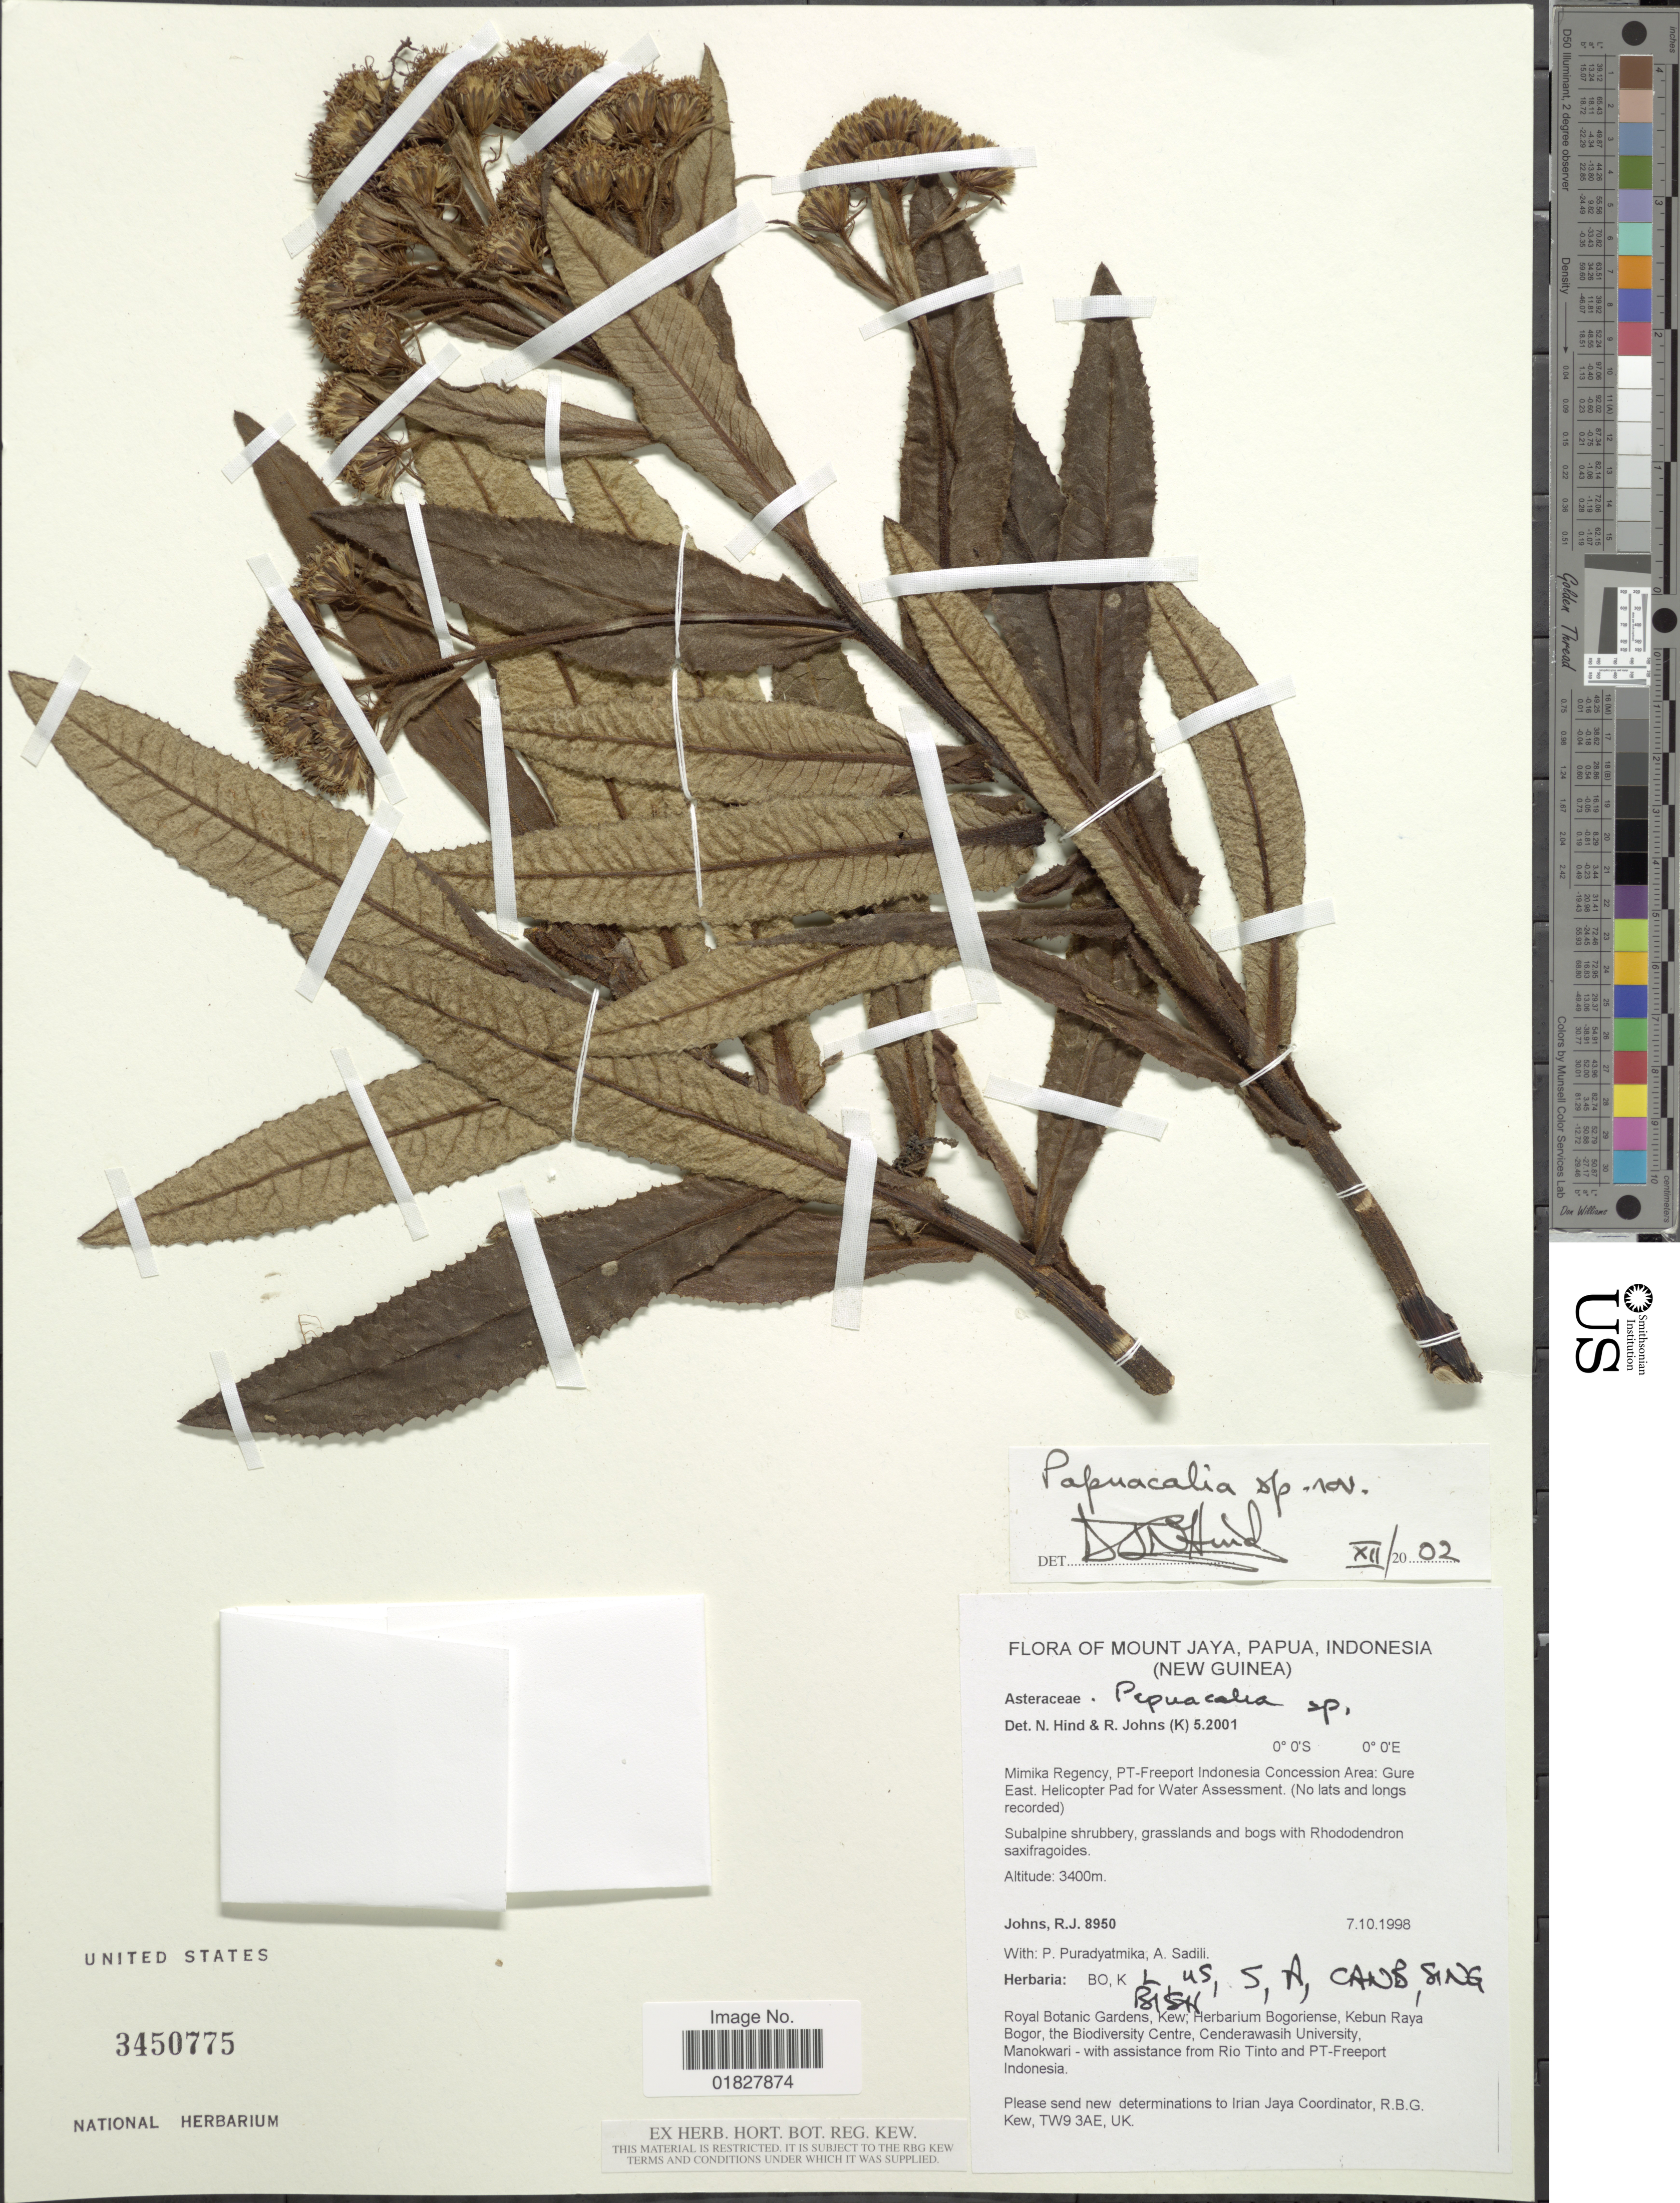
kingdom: Plantae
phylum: Tracheophyta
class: Magnoliopsida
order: Asterales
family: Asteraceae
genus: Papuacalia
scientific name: Papuacalia sp.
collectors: R. Johns, P. Puradyatmika & A. Sadili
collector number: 8950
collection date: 1998-10-07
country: Indonesia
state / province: Papua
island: New Guinea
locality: Mount Jaya (New Guinea), Mimika Regency, PT-Freeport Indonesia Concession Area, Gure East, Helicopter Pad for Water Assessment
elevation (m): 3400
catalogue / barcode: US 3450775